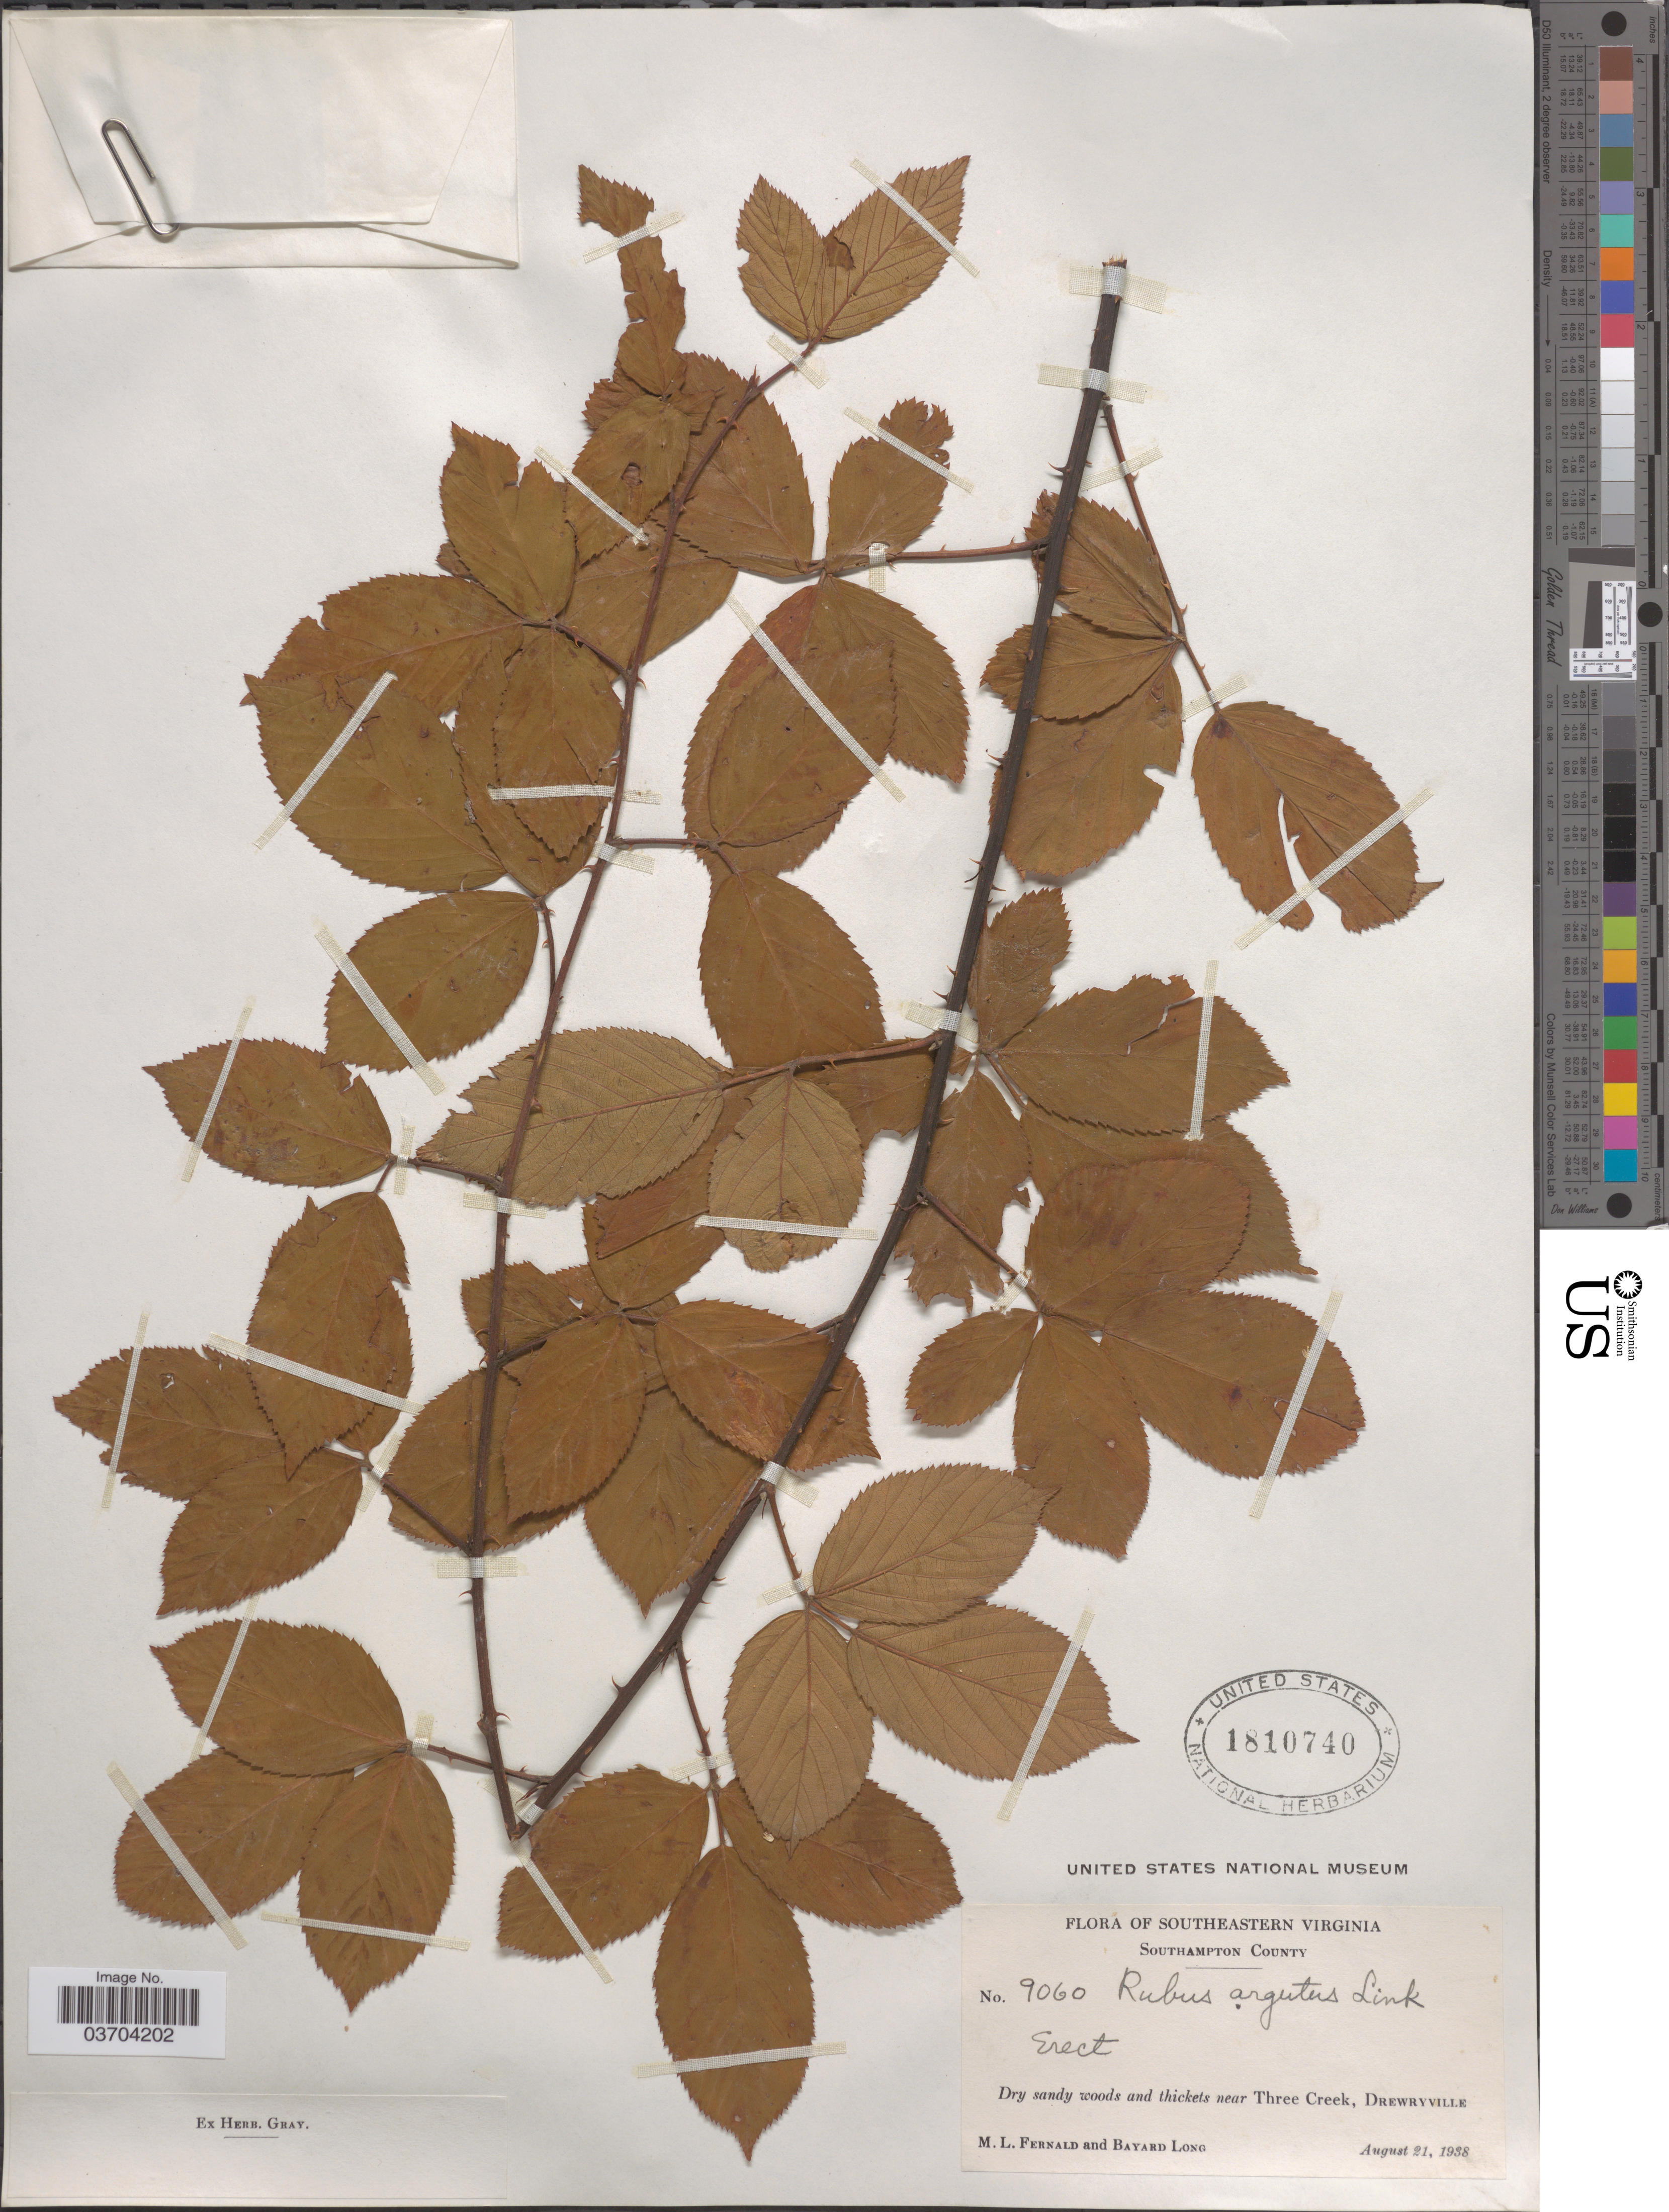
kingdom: Plantae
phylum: Tracheophyta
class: Magnoliopsida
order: Rosales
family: Rosaceae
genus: Rubus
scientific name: Rubus argutus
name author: Link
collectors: M. L. Fernald & B. Long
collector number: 9060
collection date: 1938-08-21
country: United States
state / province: Virginia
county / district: Southampton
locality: Southeastern Virginia. Southampton County. Near Three Creek, Drewryville.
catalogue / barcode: US 1810740